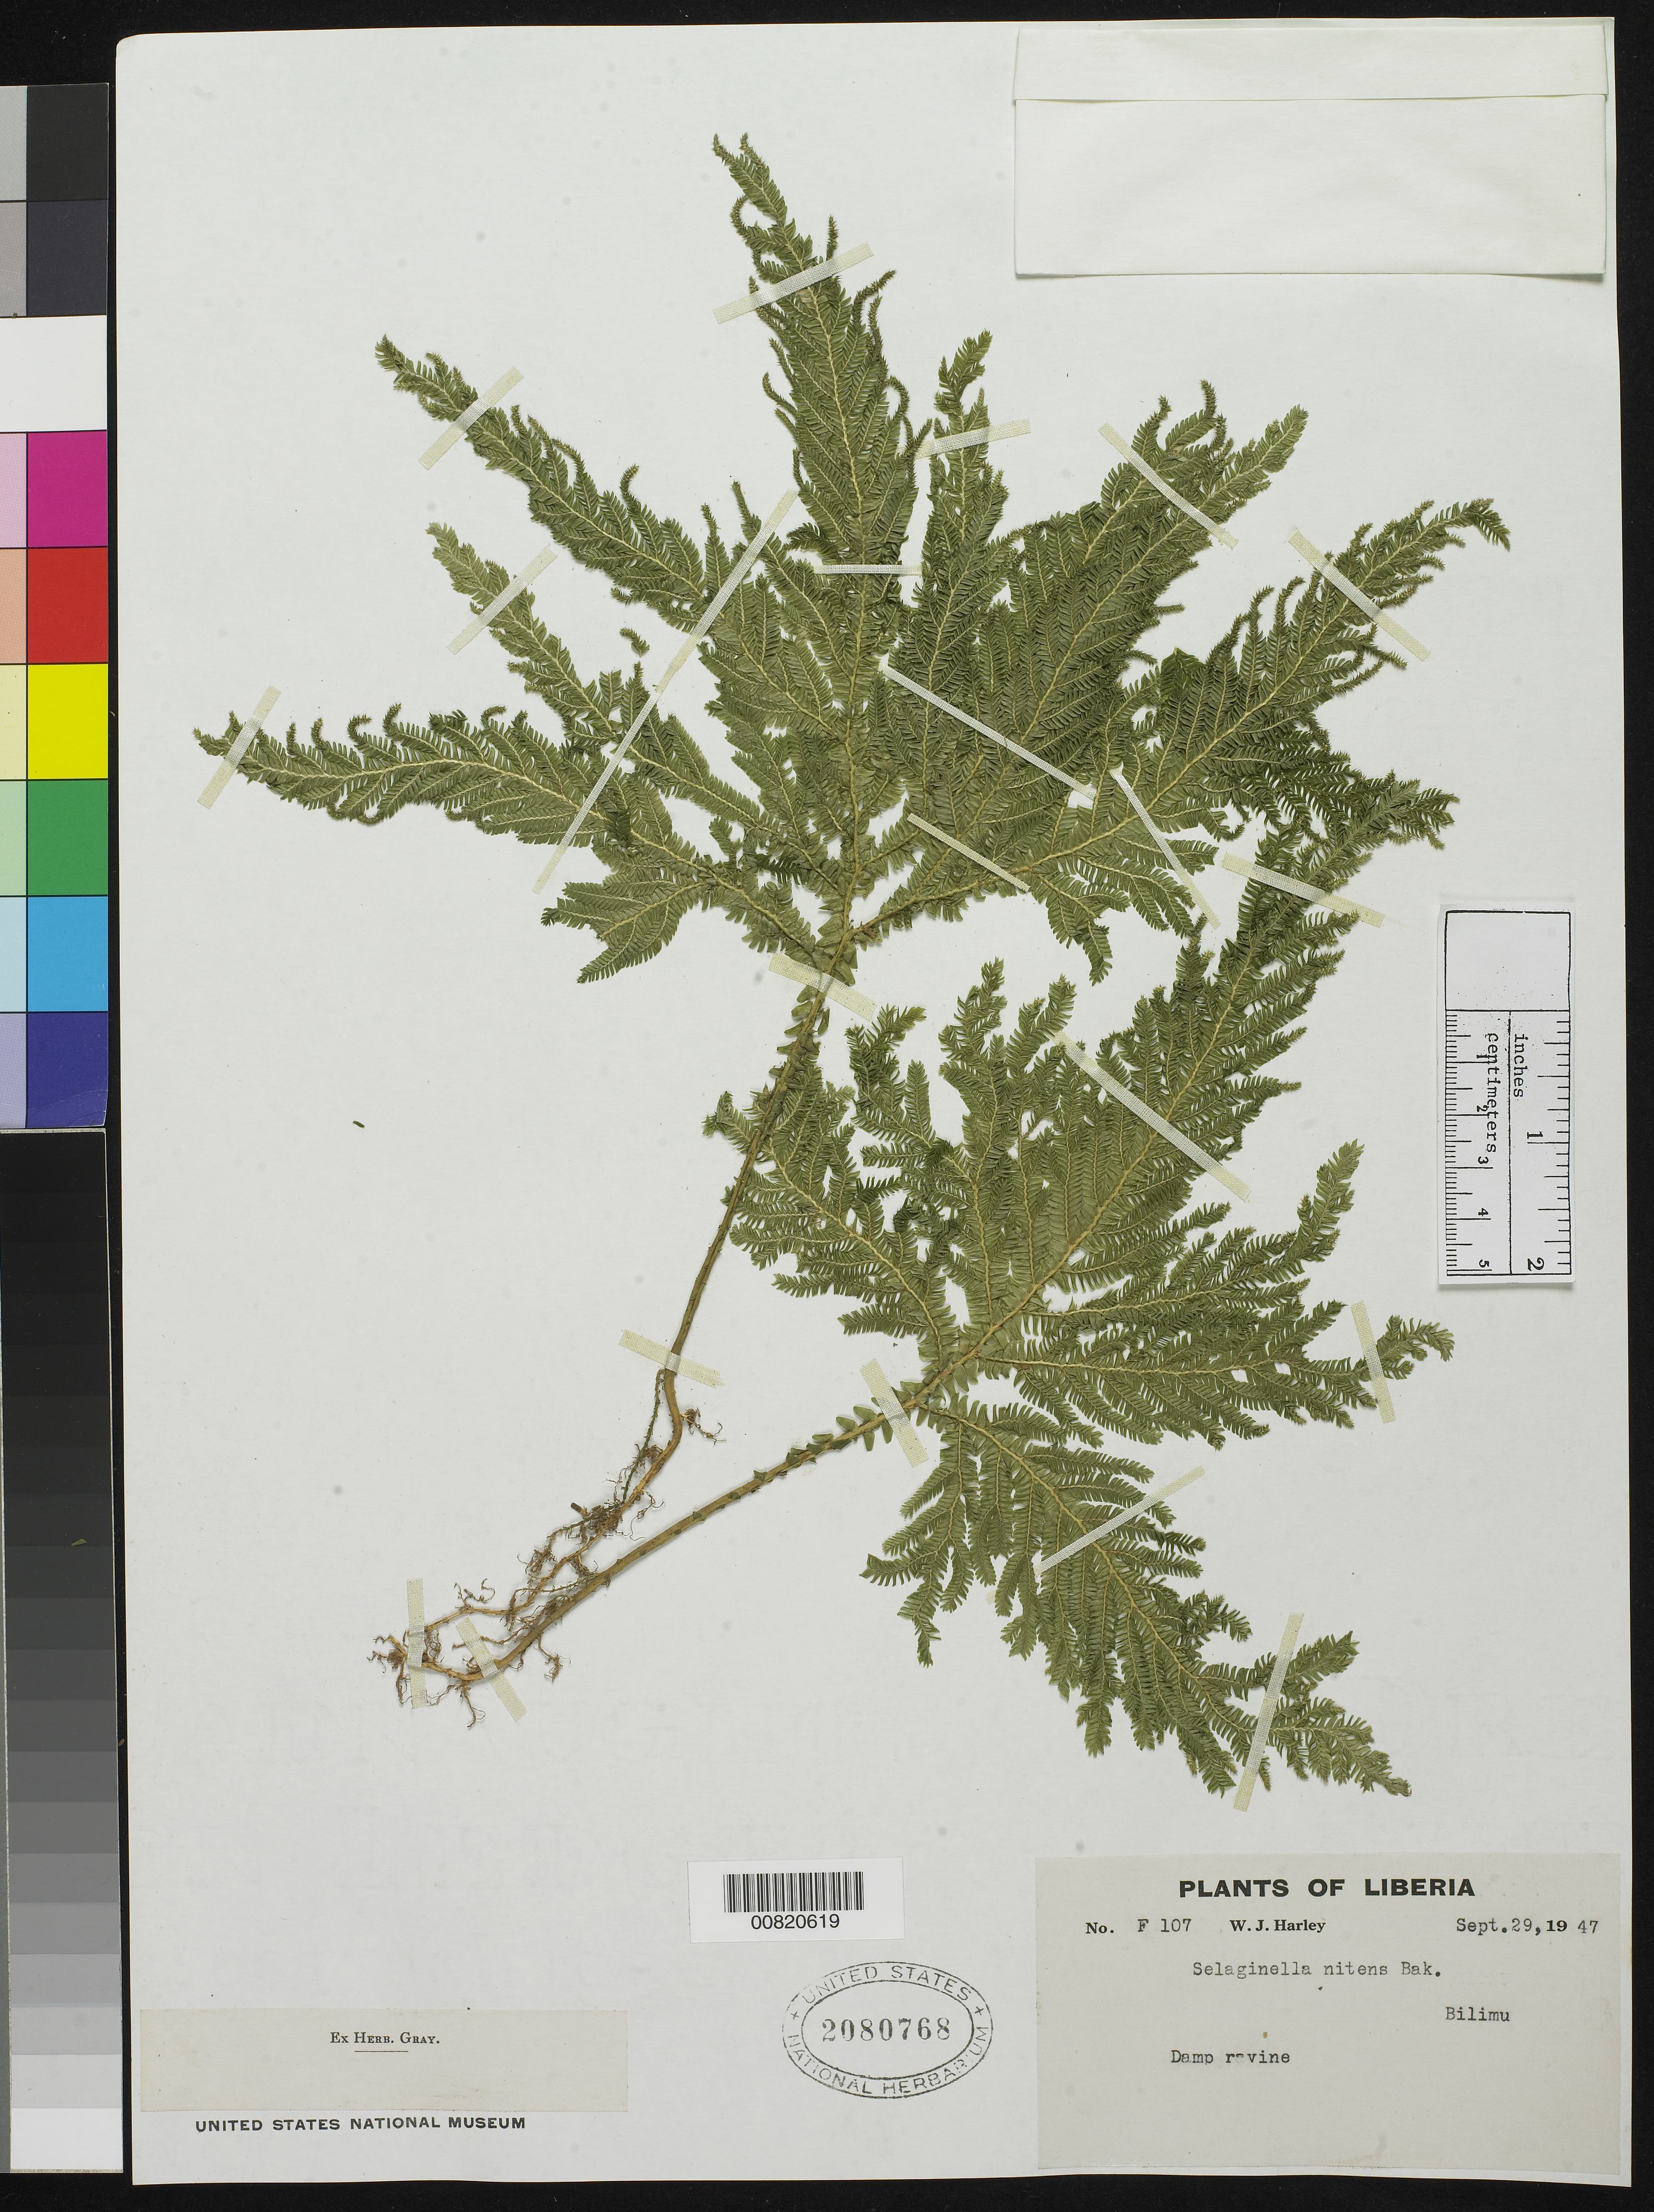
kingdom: Plantae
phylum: Tracheophyta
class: Lycopodiopsida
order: Selaginellales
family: Selaginellaceae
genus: Selaginella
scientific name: Selaginella nitens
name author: Baker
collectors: W. Harley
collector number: F 107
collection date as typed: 29 Sep 1947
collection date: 1947-09-29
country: Liberia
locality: Bilimu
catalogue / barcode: US 2080768